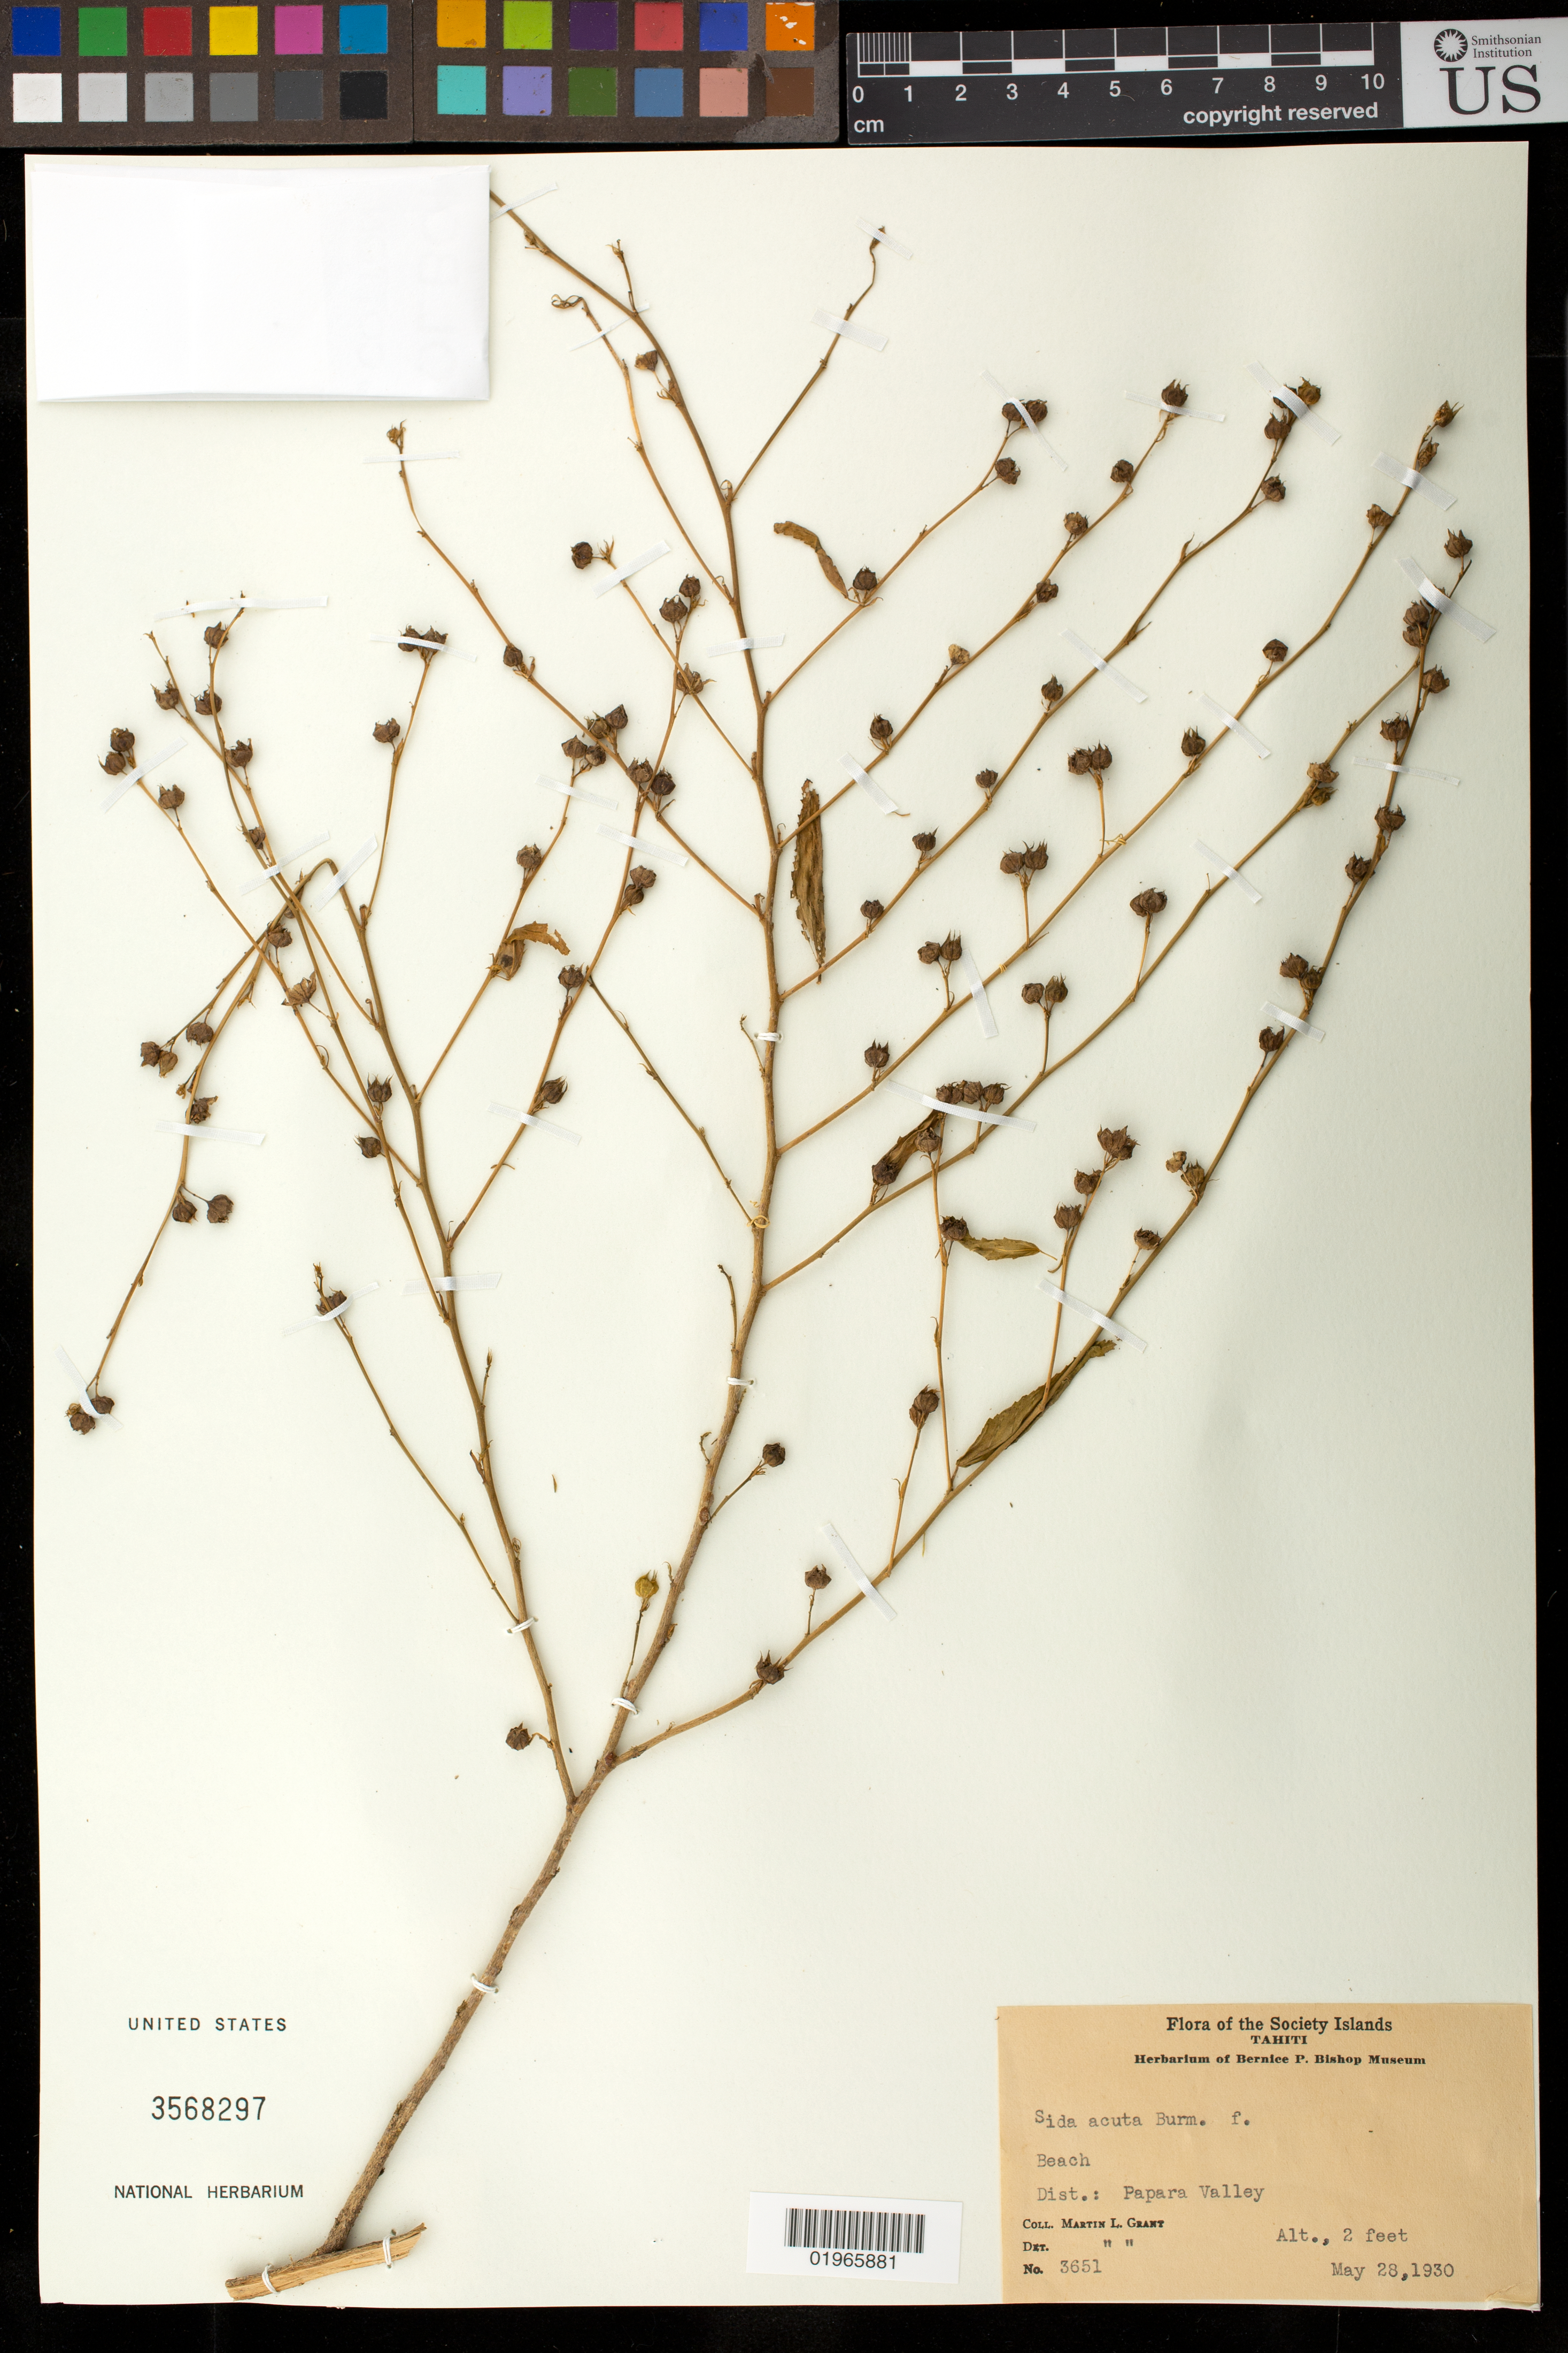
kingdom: Plantae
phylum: Tracheophyta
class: Magnoliopsida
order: Malvales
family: Malvaceae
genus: Sida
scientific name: Sida acuta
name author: Burm. f.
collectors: M. L. Grant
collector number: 3651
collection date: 1930-05-28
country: French Polynesia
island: Tahiti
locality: The Society Islands. Tahiti. Dist: Papara Valley.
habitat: Beach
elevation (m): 1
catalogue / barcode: US 3568297